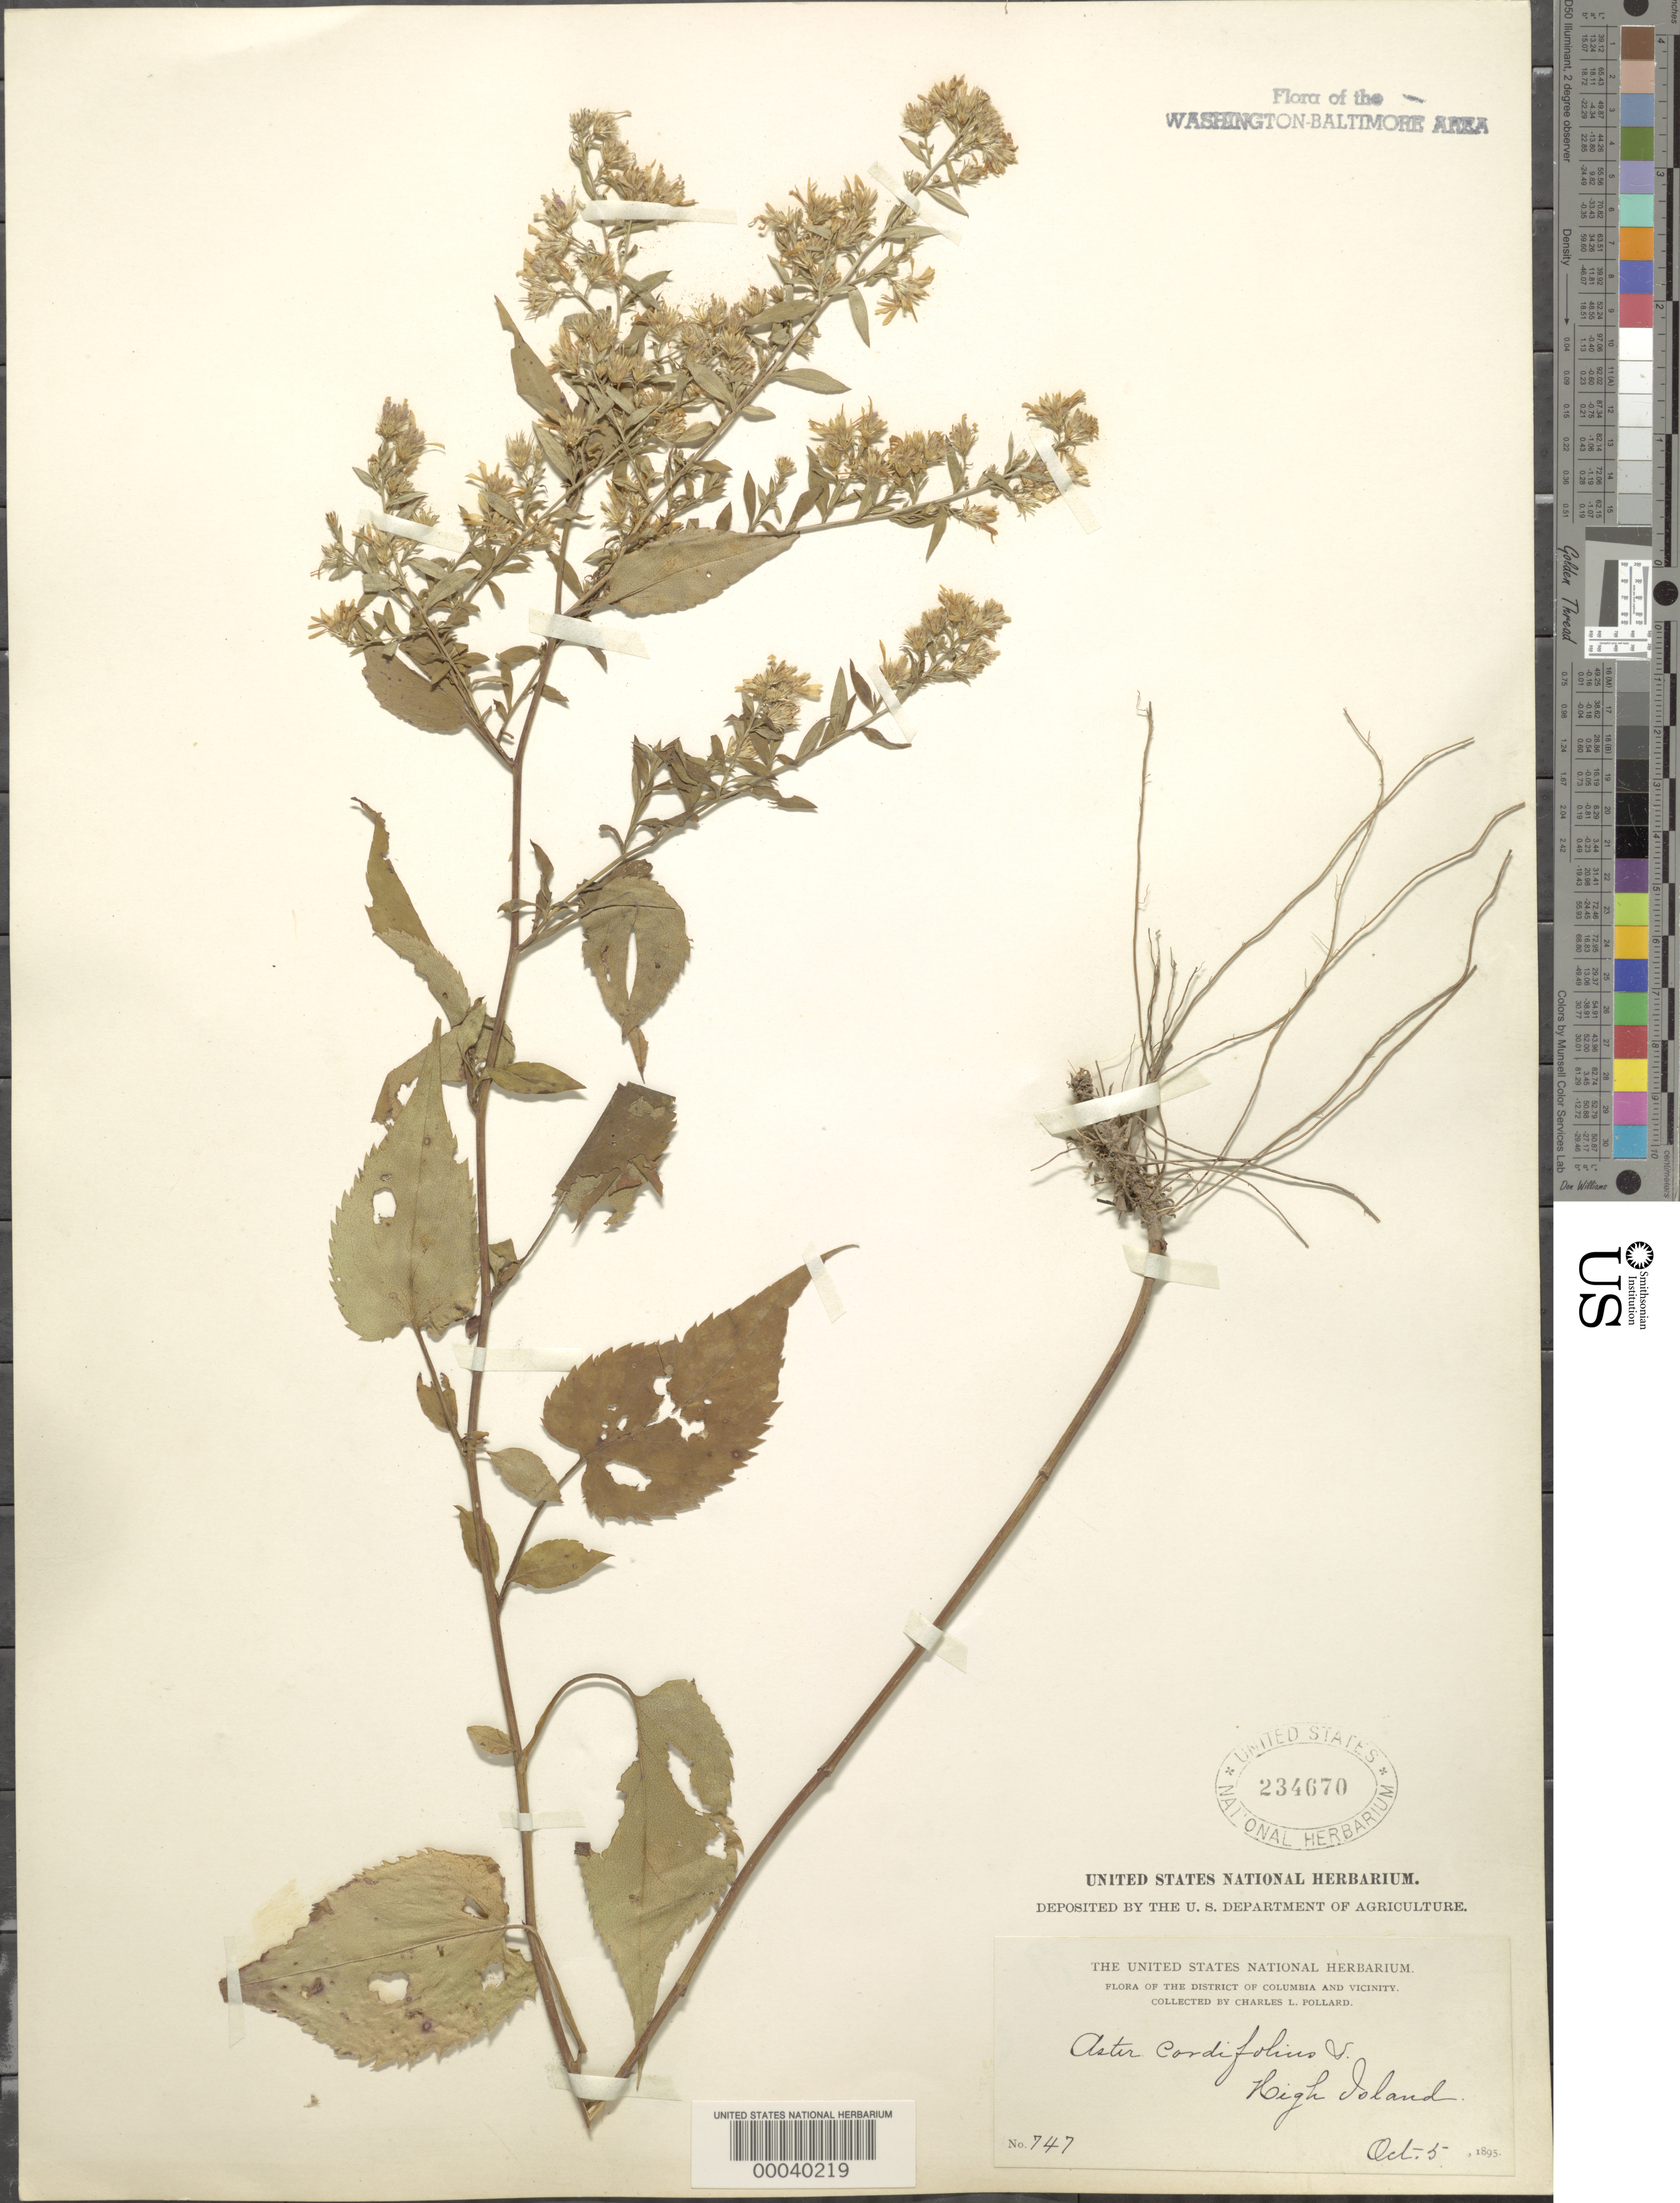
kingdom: Plantae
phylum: Tracheophyta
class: Magnoliopsida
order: Asterales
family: Asteraceae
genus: Symphyotrichum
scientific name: Symphyotrichum cordifolium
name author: (L.) G.L. Nesom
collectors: C. L. Pollard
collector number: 747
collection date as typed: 05 Oct 1895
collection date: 1895-10-05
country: United States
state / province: Maryland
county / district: Montgomery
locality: High Island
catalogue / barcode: US 234670